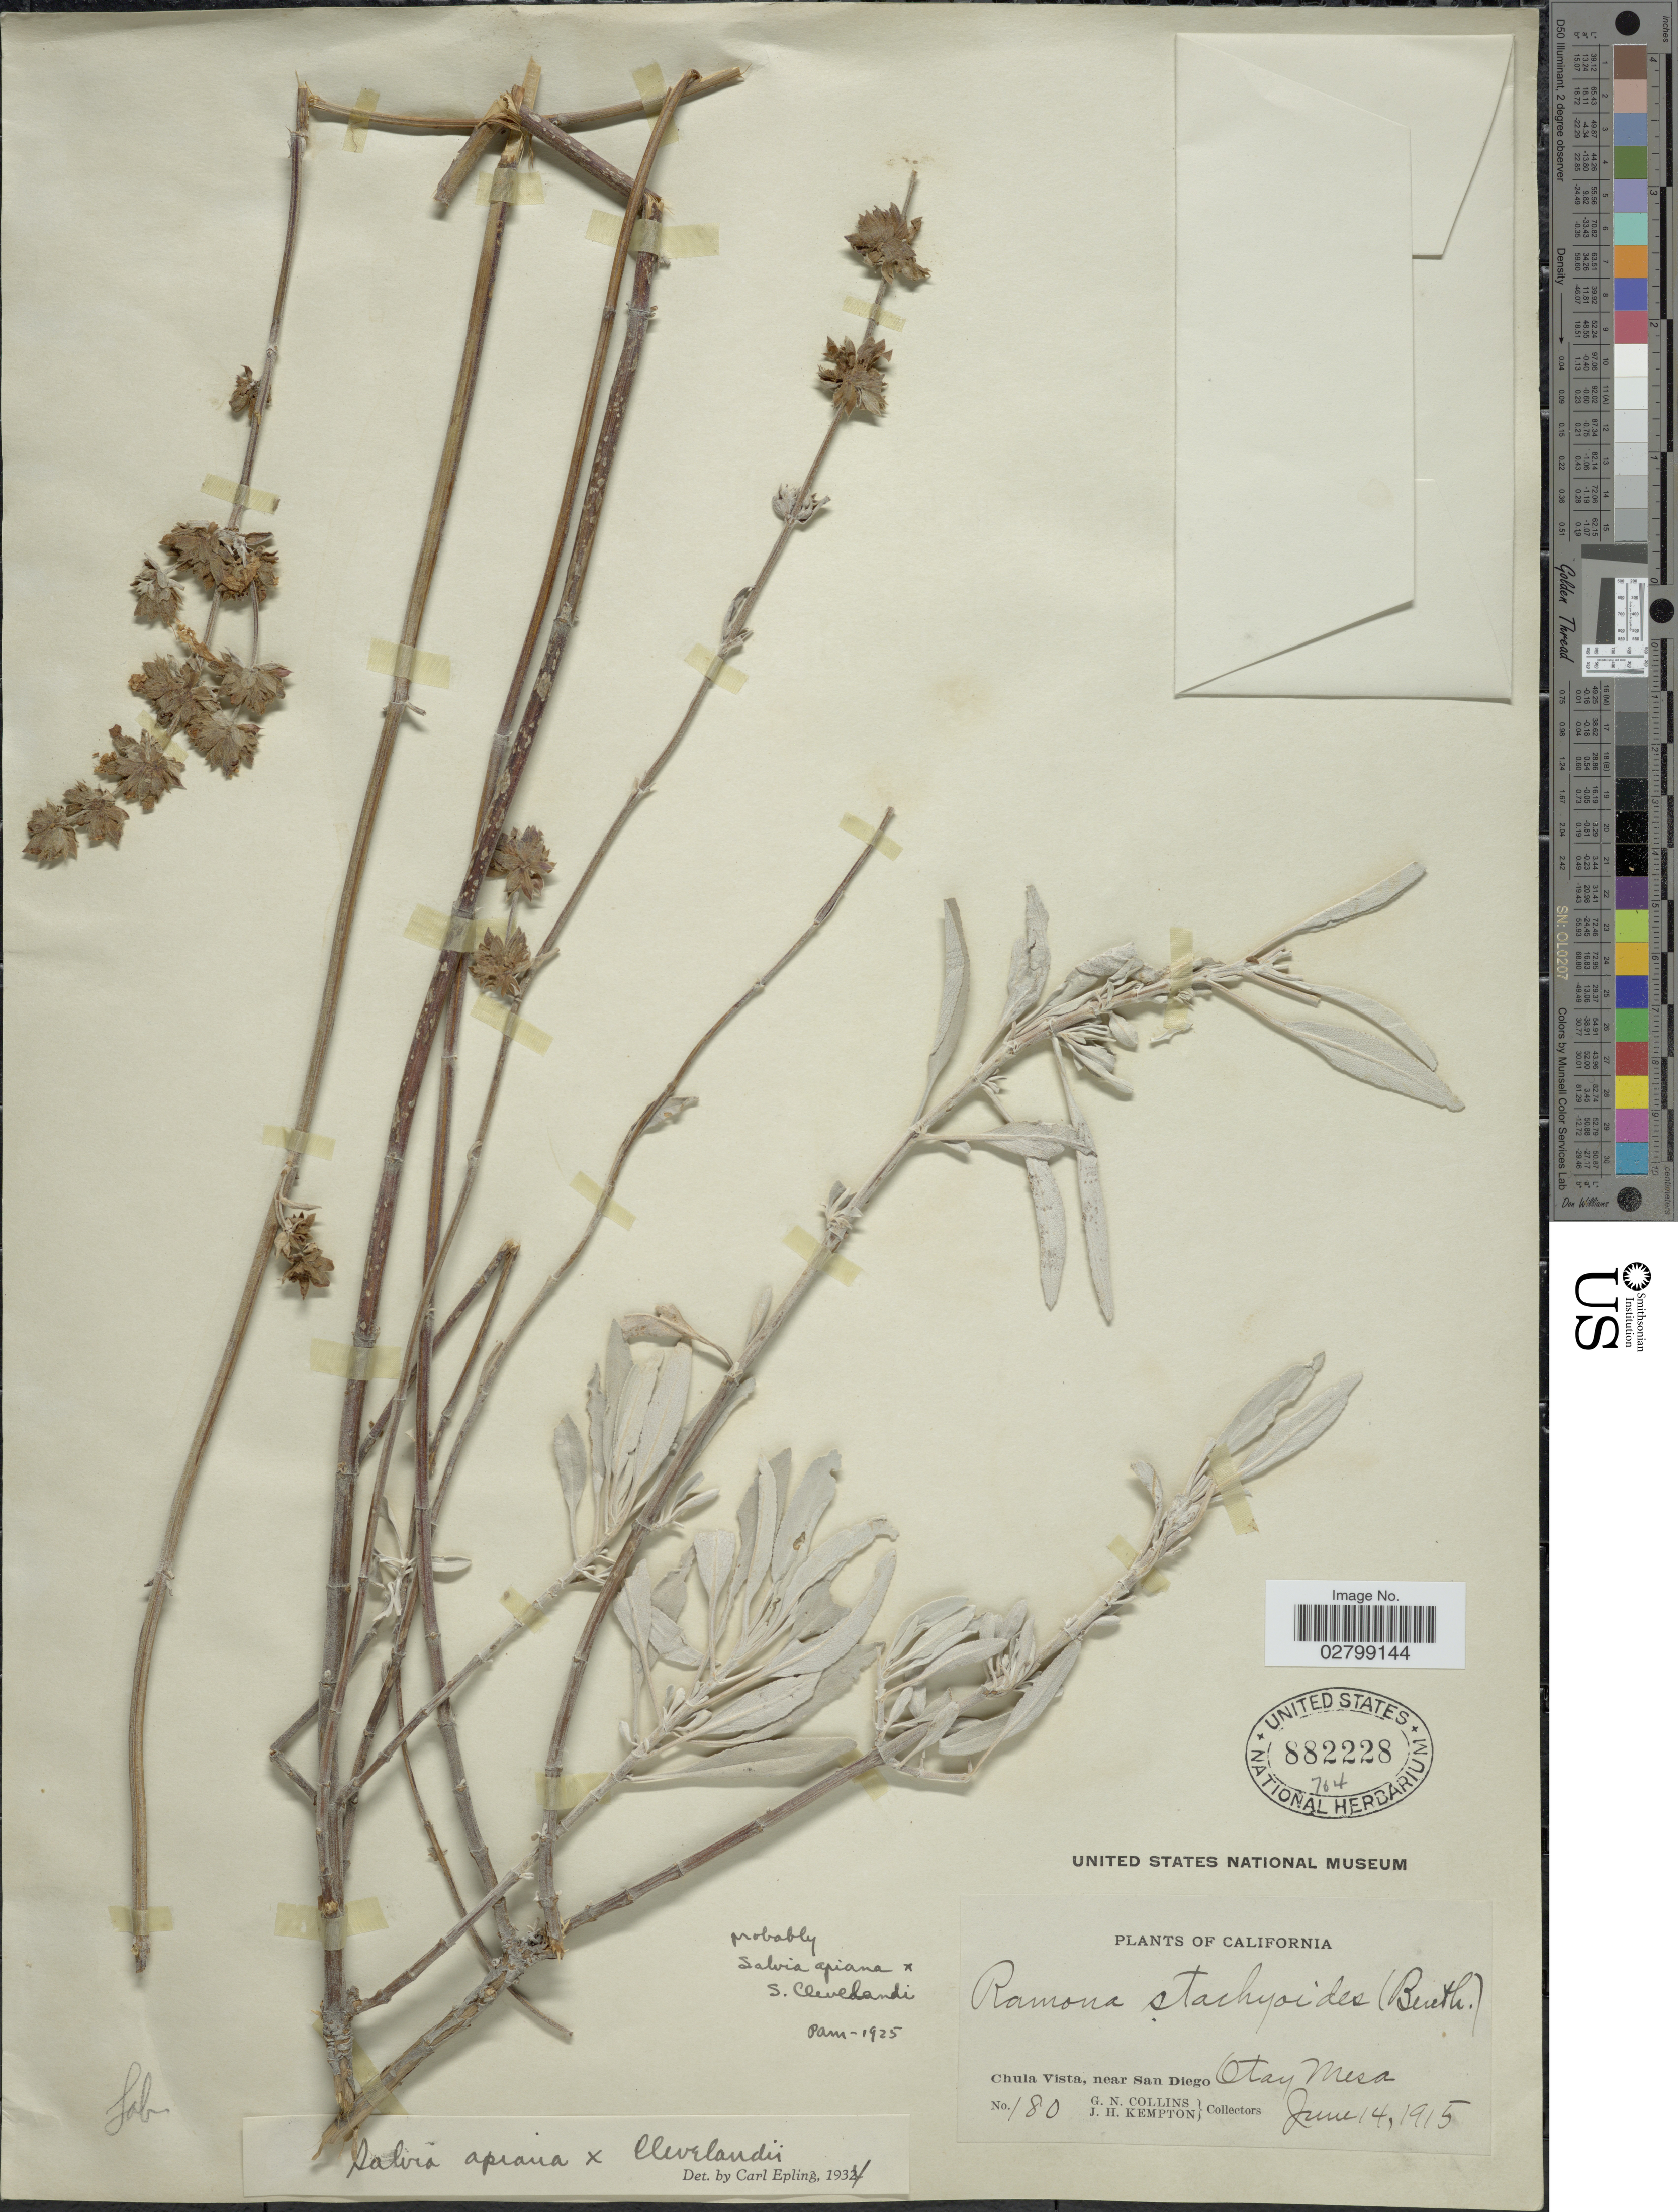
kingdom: Plantae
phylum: Tracheophyta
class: Magnoliopsida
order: Lamiales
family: Lamiaceae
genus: Salvia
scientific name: Salvia clevelandii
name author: (A. Gray) Greene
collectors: G. Collins & J. H. Kempton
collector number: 180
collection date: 1915-06-14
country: United States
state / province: California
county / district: San Diego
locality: Chula Vista, near San Diego, Otay Mesa.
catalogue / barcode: US 882228